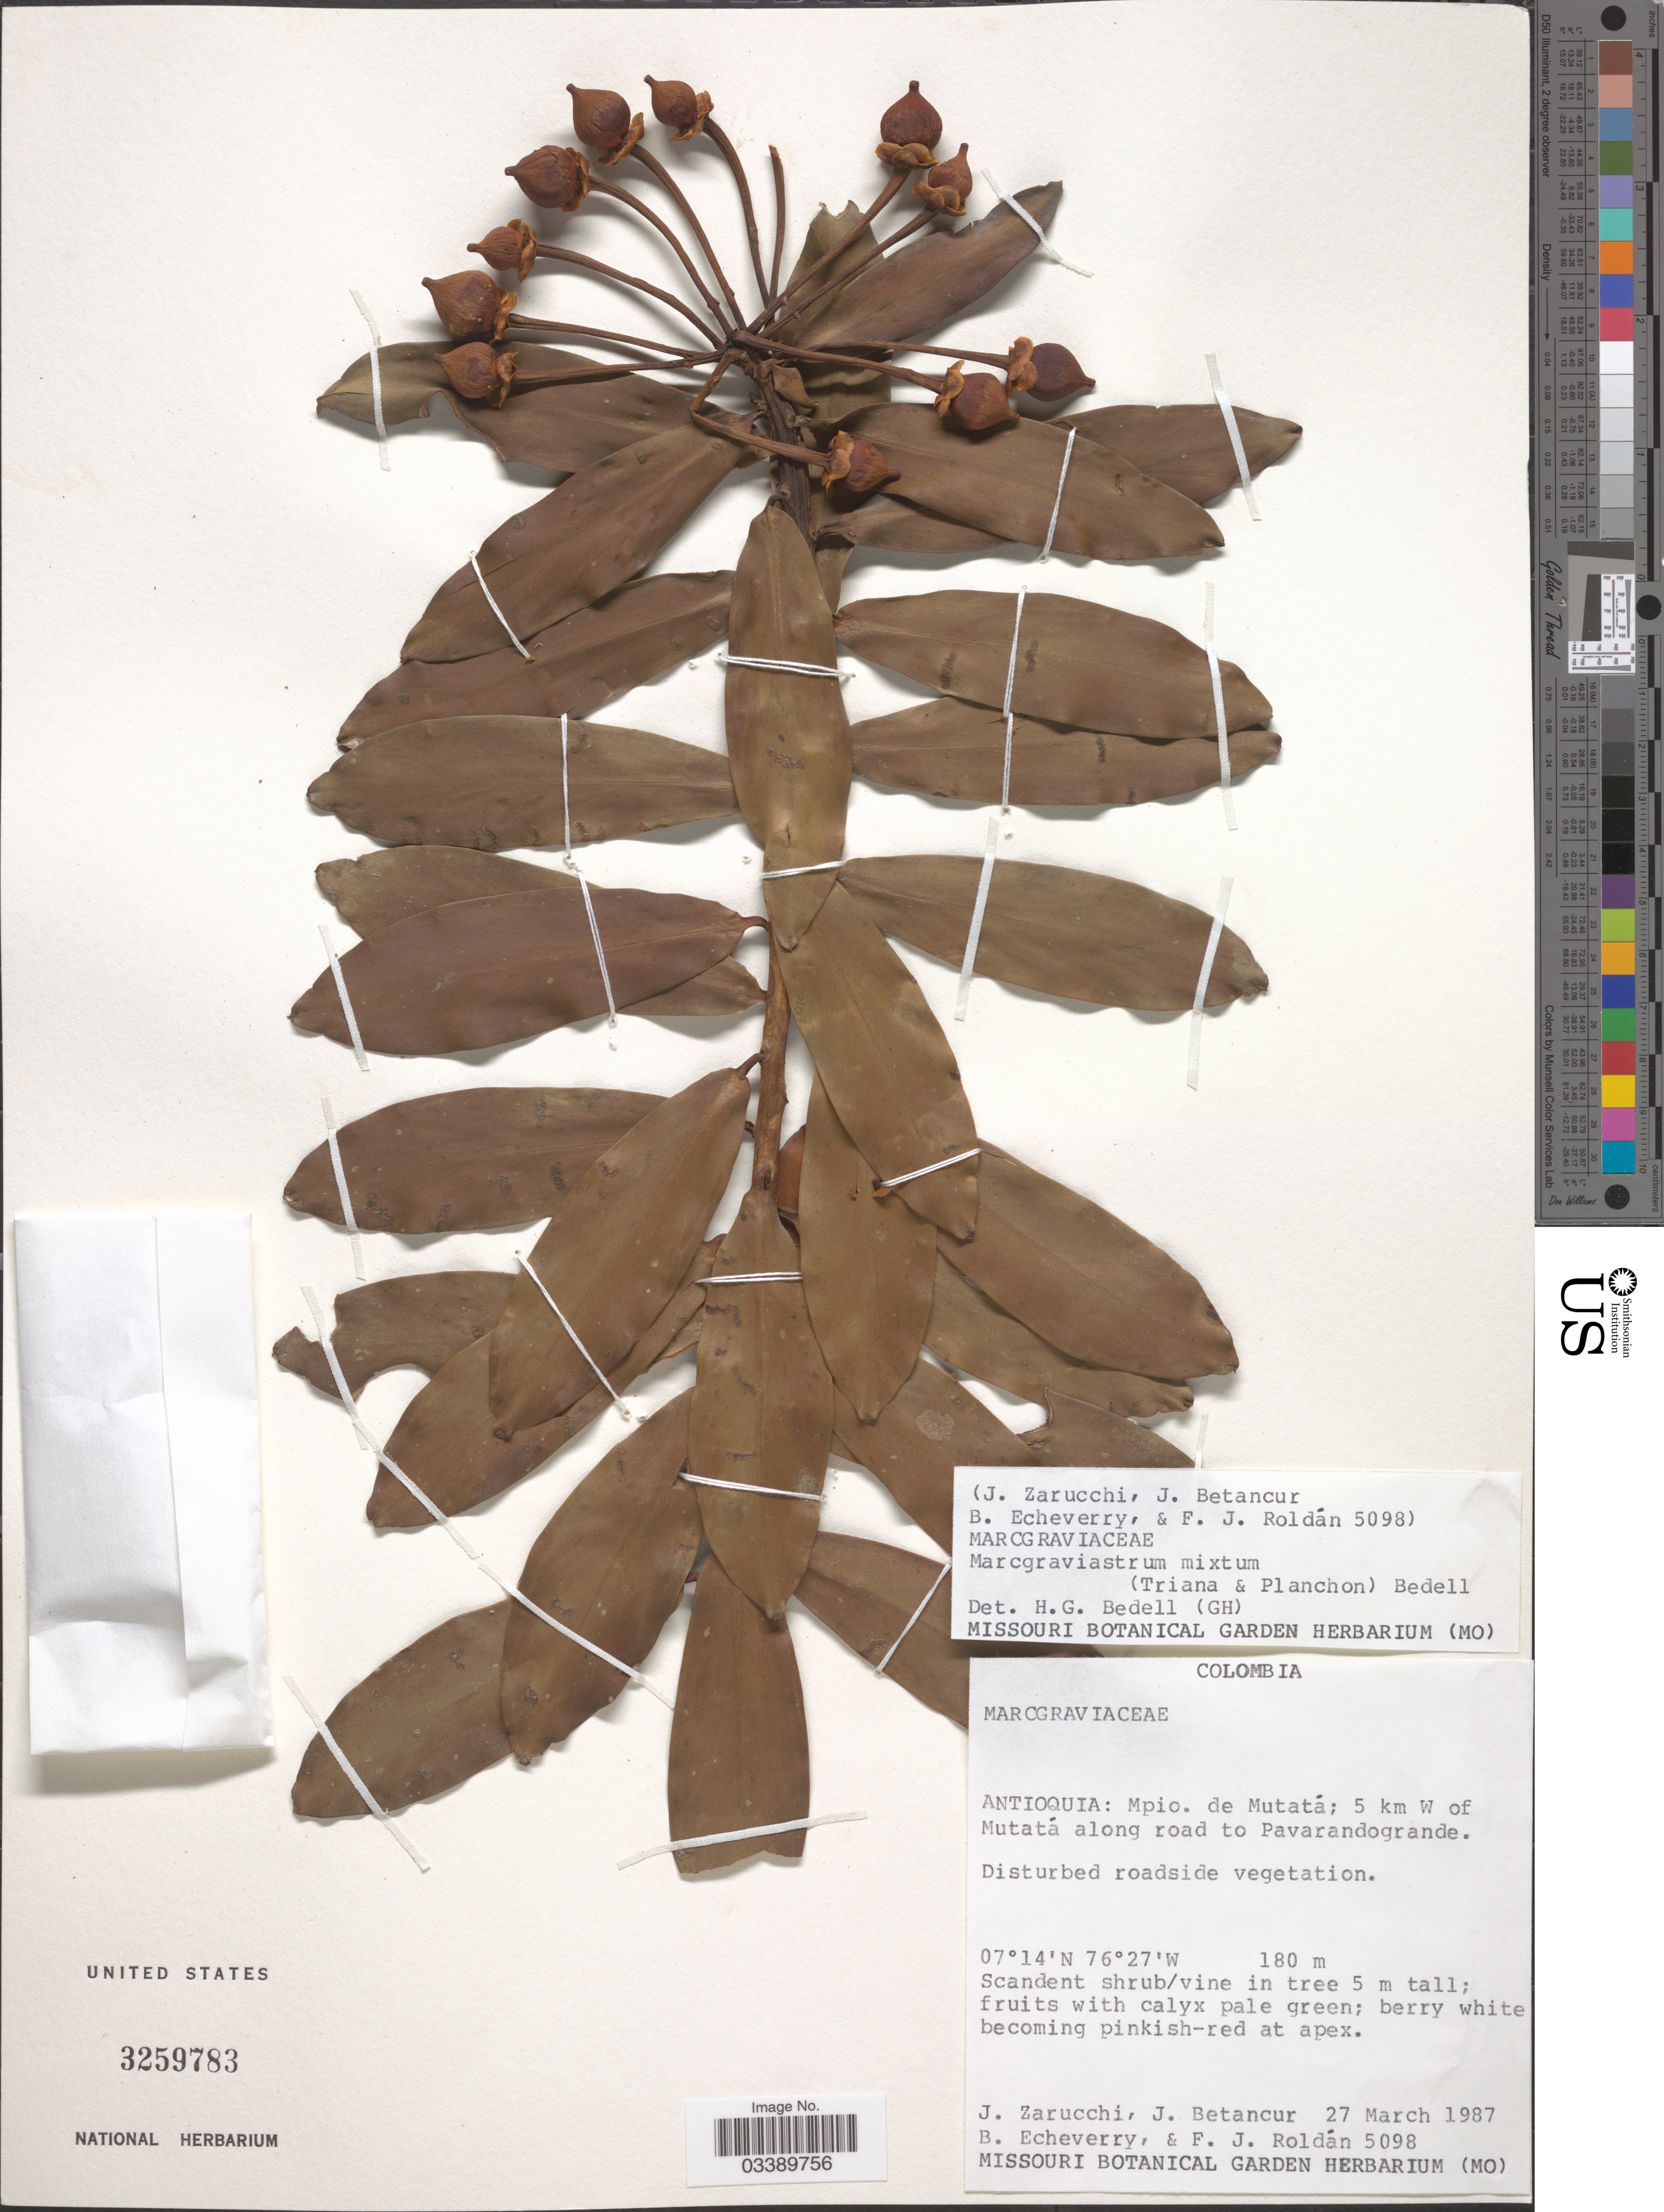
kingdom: Plantae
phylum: Tracheophyta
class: Magnoliopsida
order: Ericales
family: Marcgraviaceae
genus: Marcgraviastrum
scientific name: Marcgraviastrum mixtum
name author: (Triana & Planch.) Bedell ex de Roon & S. Dressler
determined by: Bedell, H. G.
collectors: J. L. Zarucchi, J. Betancur, B. Echeverry & F. J. Roldán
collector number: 5098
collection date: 1987-03-27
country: Colombia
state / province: Antioquia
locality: Mpio. de Mutatá; 5 km W of Mutatá along road to Pavarandogrande.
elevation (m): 180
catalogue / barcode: US 3259783